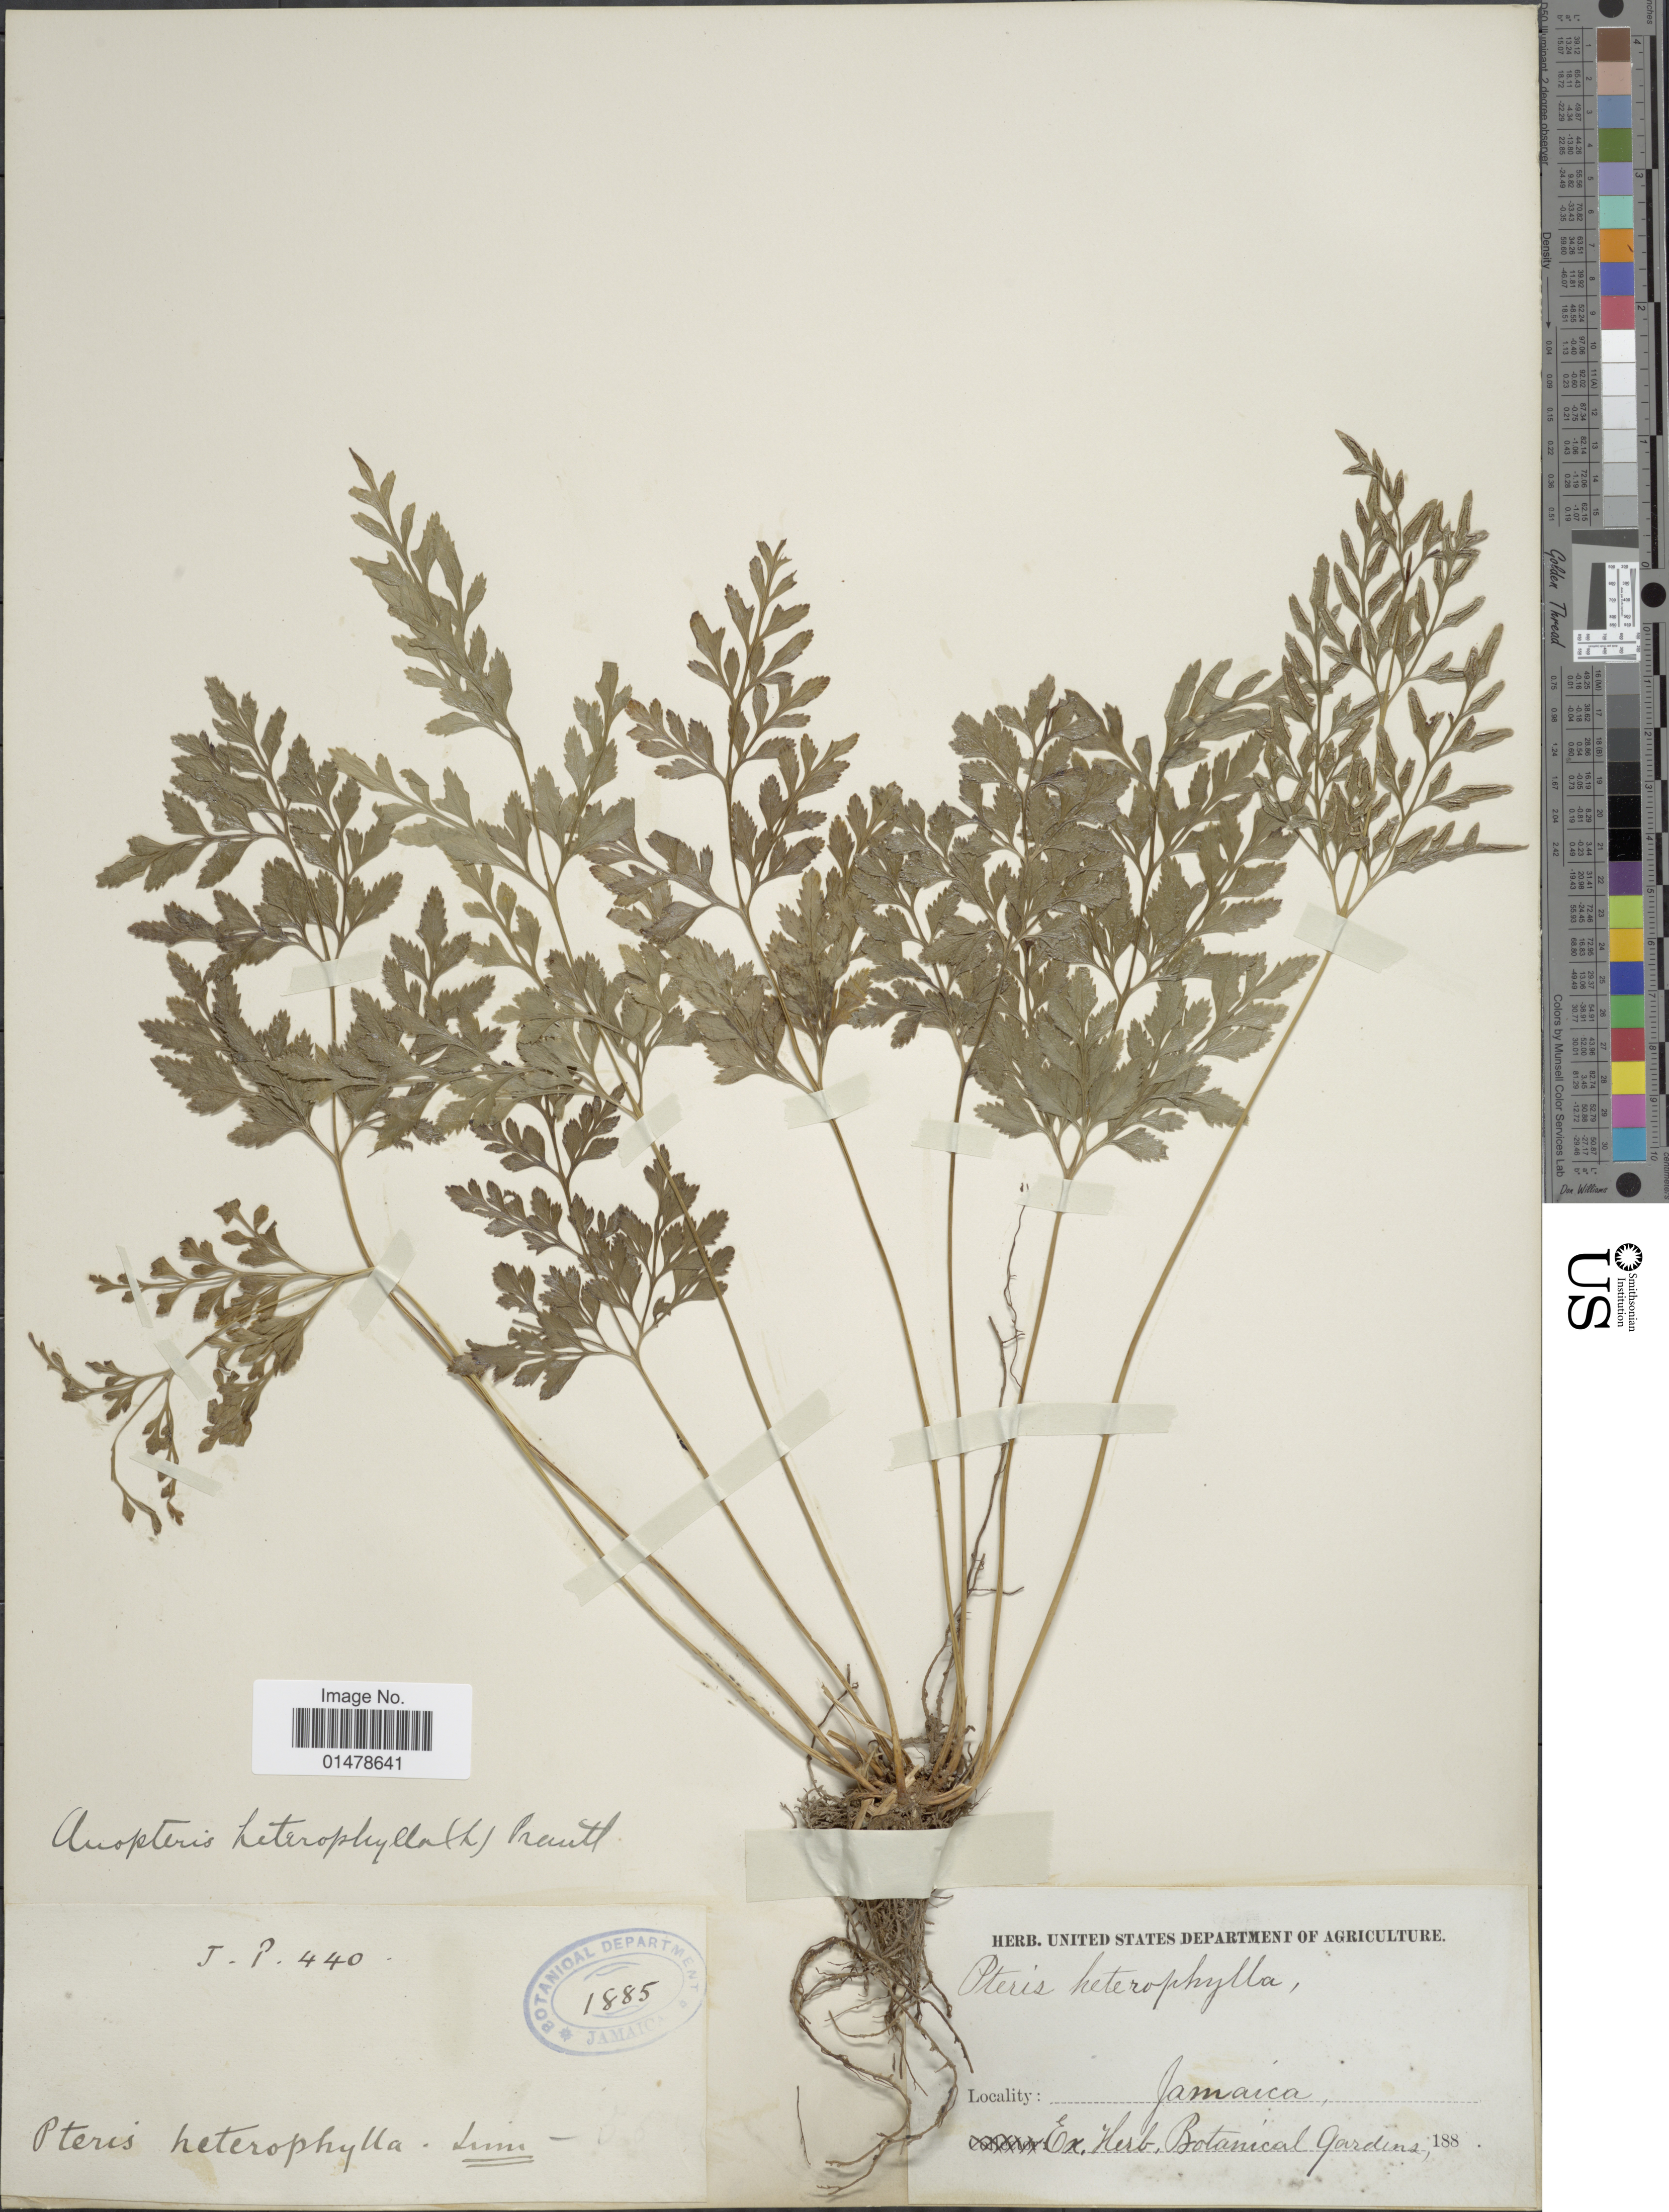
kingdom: Plantae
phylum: Tracheophyta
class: Polypodiopsida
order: Polypodiales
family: Pteridaceae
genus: Pteris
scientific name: Pteris hexagona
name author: (L.) Proctor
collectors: ex herb. Bot. Gard.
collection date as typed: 1888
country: Jamaica